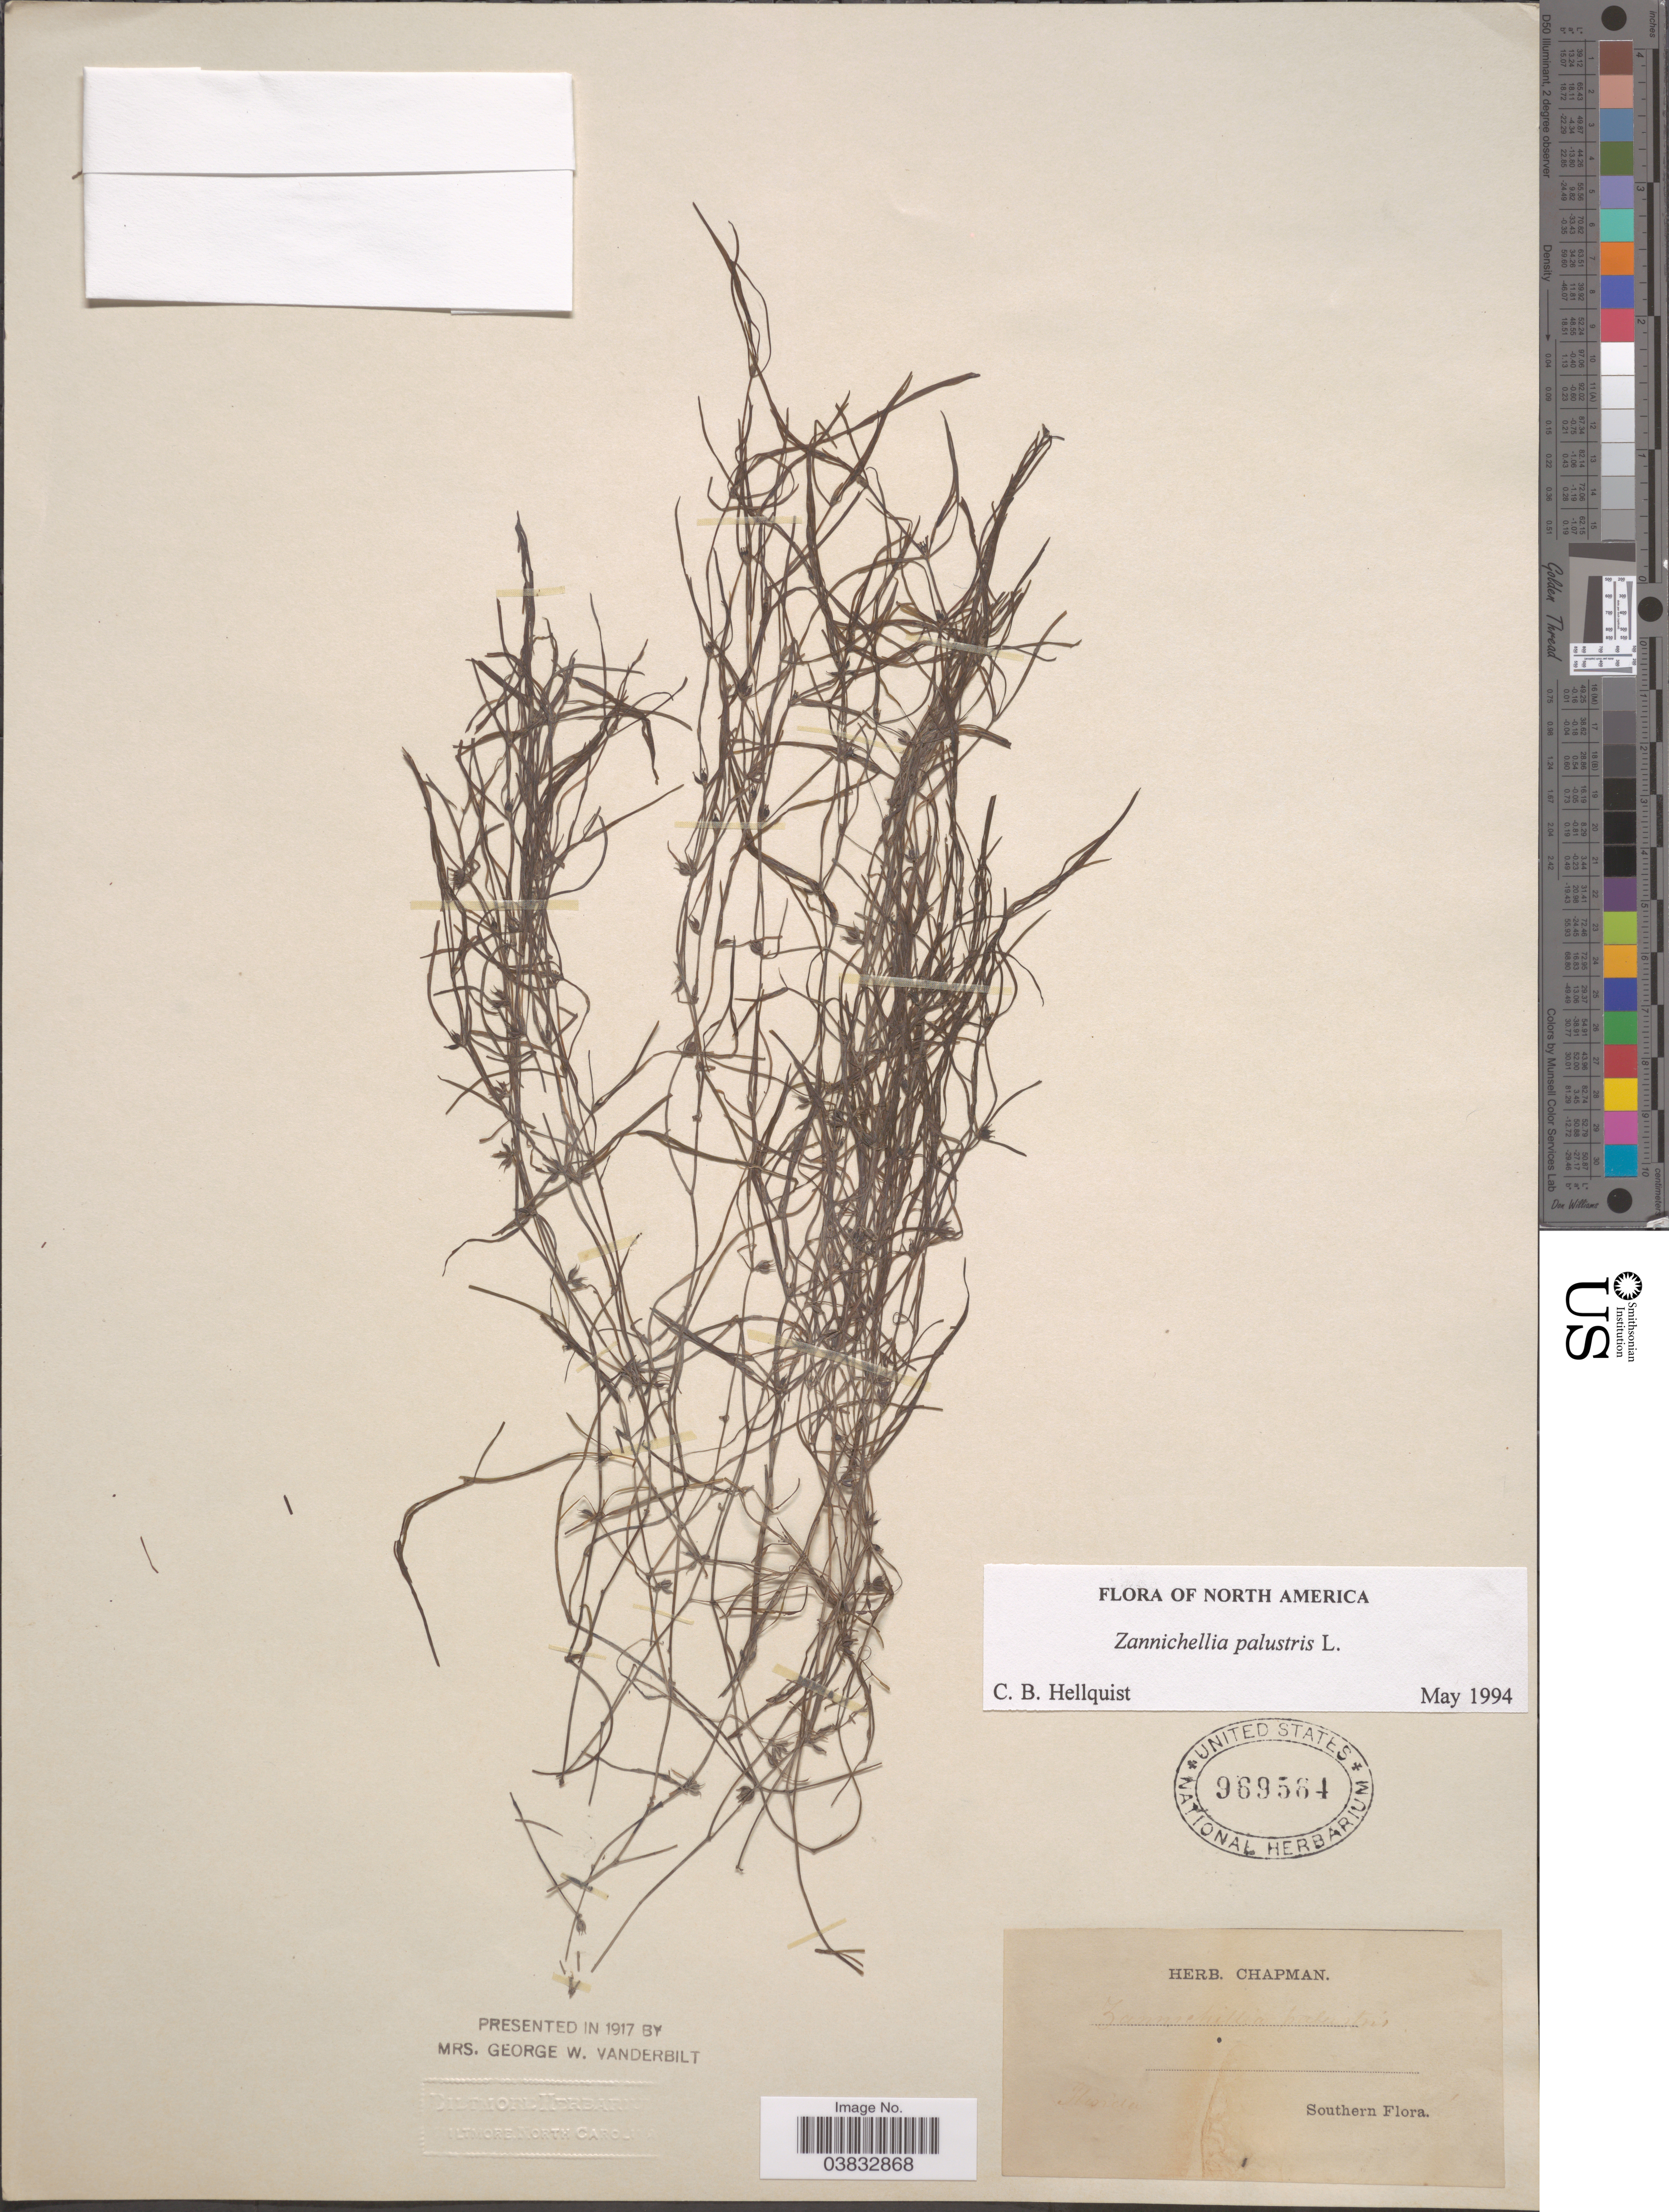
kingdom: Plantae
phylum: Tracheophyta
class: Liliopsida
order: Alismatales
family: Potamogetonaceae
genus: Zannichellia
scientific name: Zannichellia palustris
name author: L.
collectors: ex herb. Chapman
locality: Southern.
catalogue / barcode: US 969584